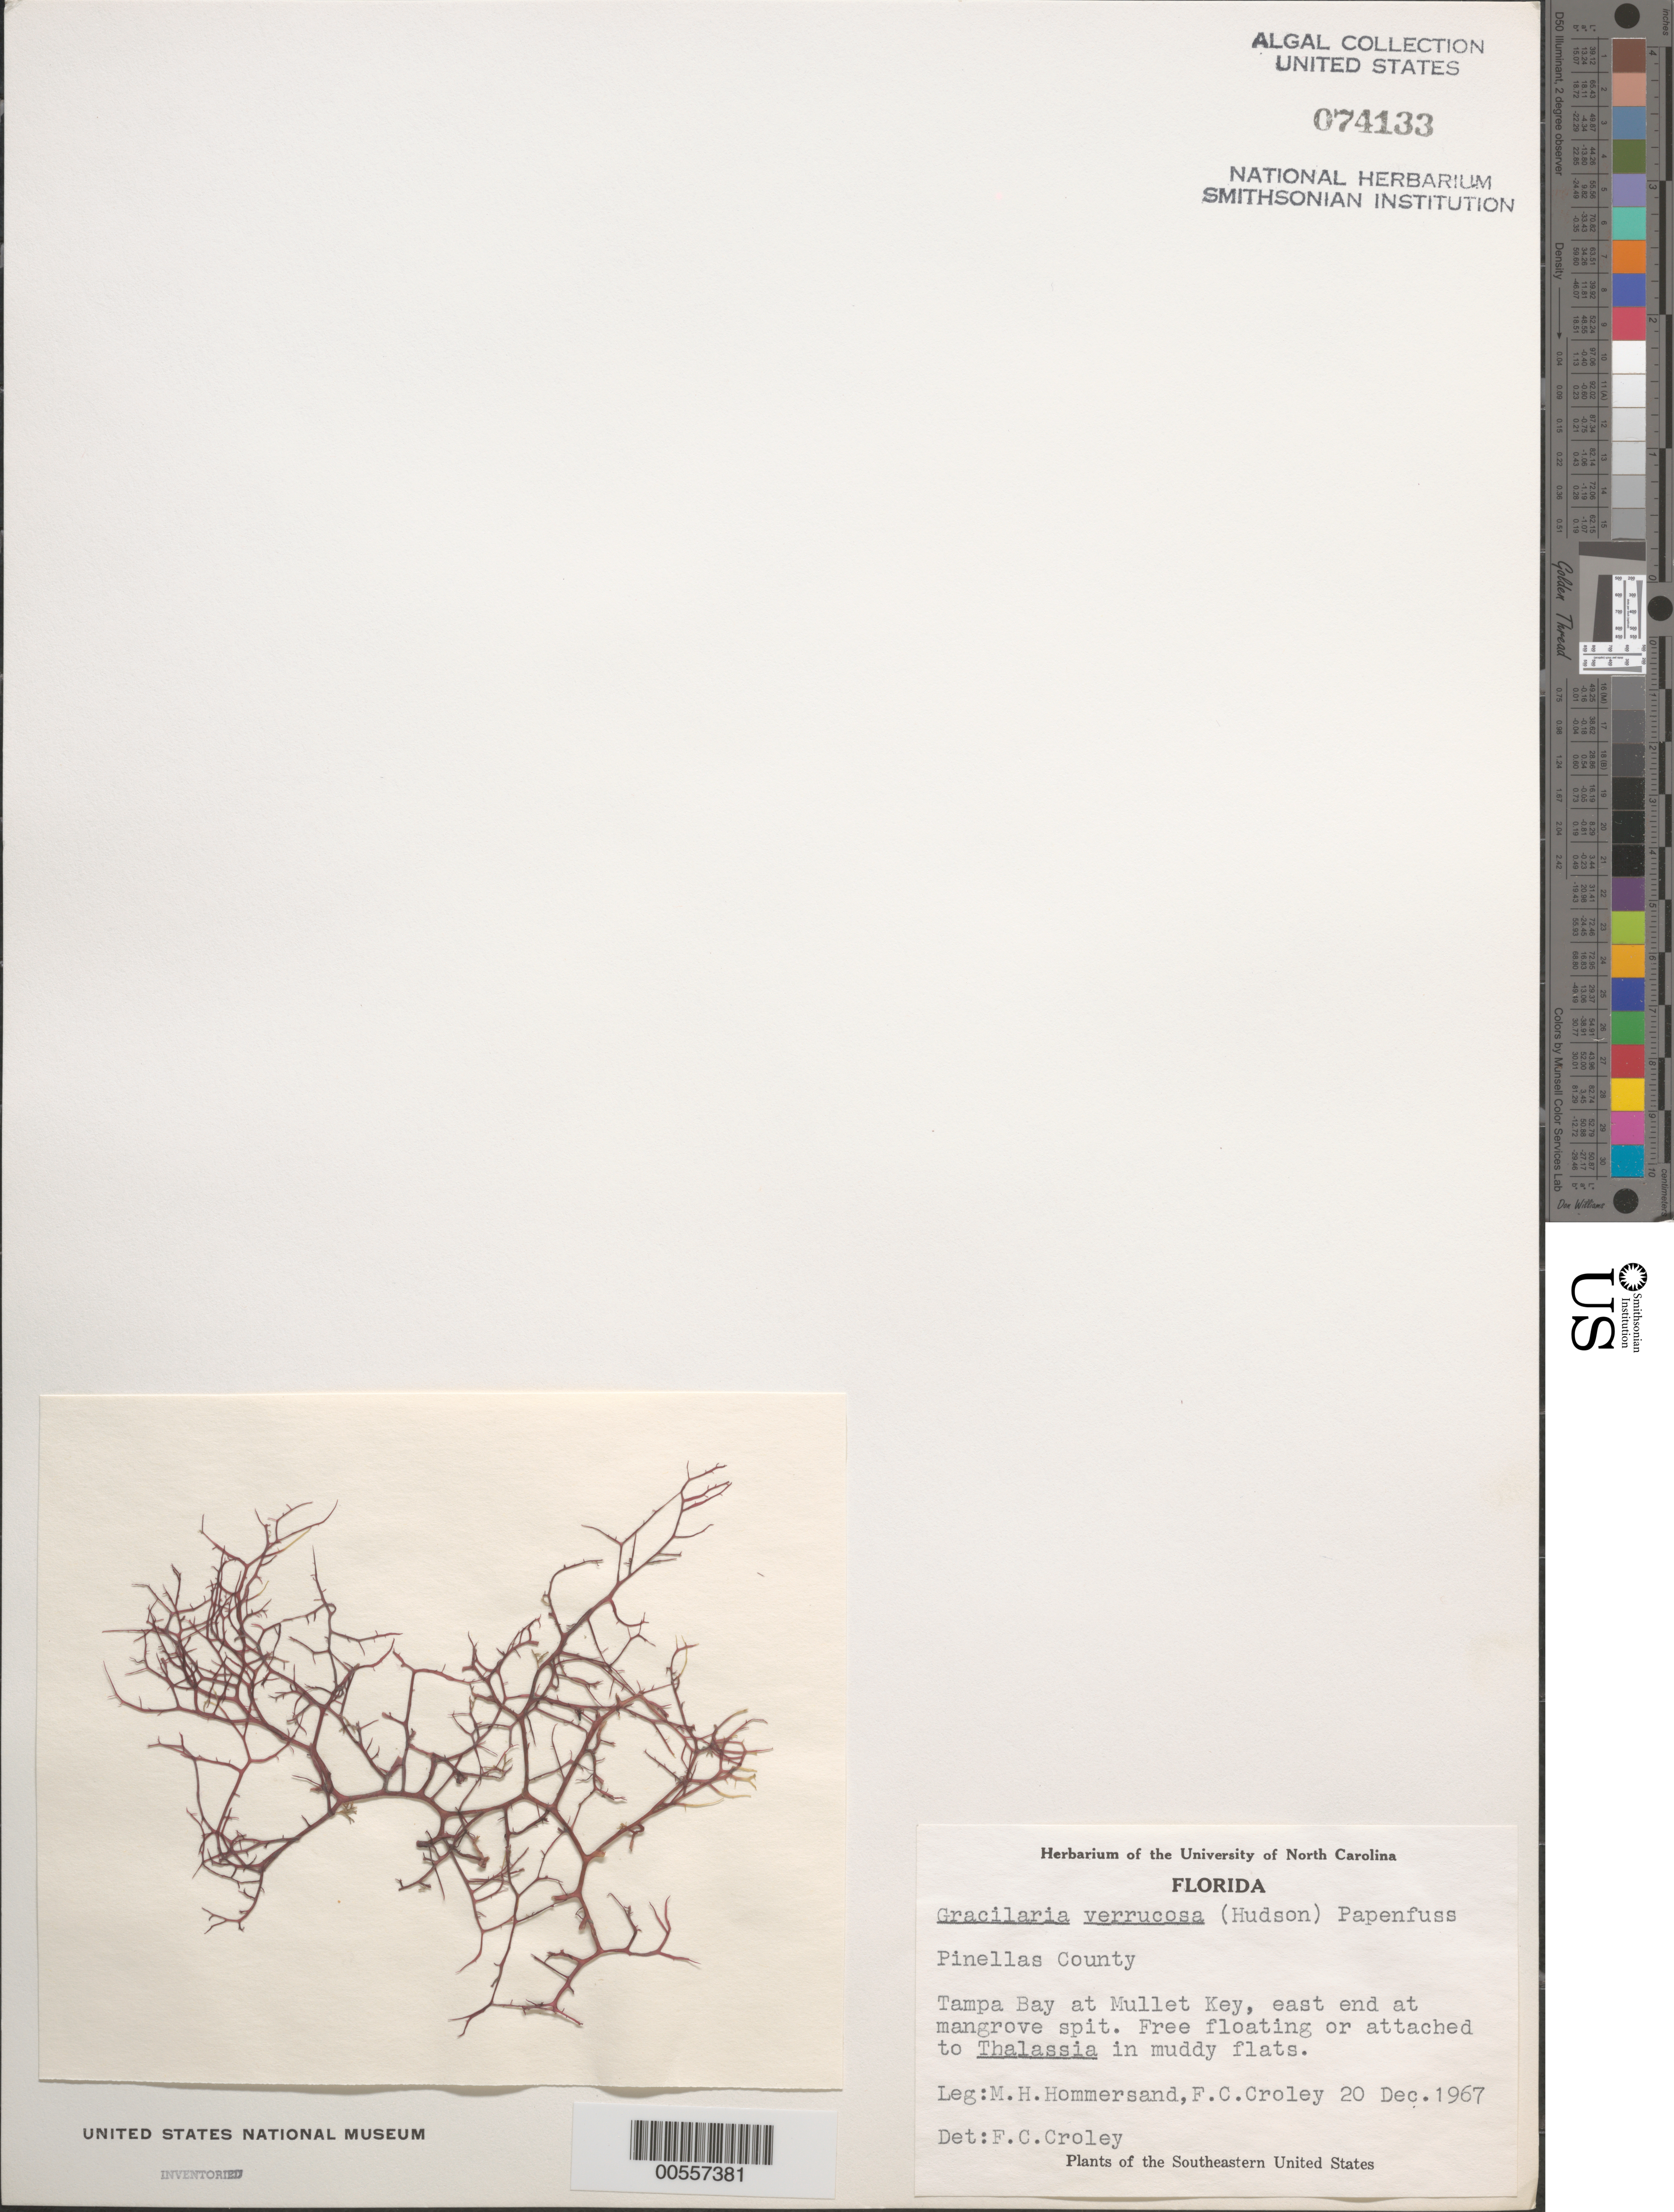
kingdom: Plantae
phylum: Rhodophyta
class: Florideophyceae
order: Gracilariales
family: Gracilariaceae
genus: Gracilariopsis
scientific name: Gracilariopsis longissima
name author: (S.G. Gmel.) Steentoft et al.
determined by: Algae name updating Project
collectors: M. H. Hommersand & F. C. Croley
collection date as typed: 20 Dec 1967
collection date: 1967-12-20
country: United States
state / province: Florida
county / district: Pinellas County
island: Mullet Key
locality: Tampa Bay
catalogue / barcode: US 74133